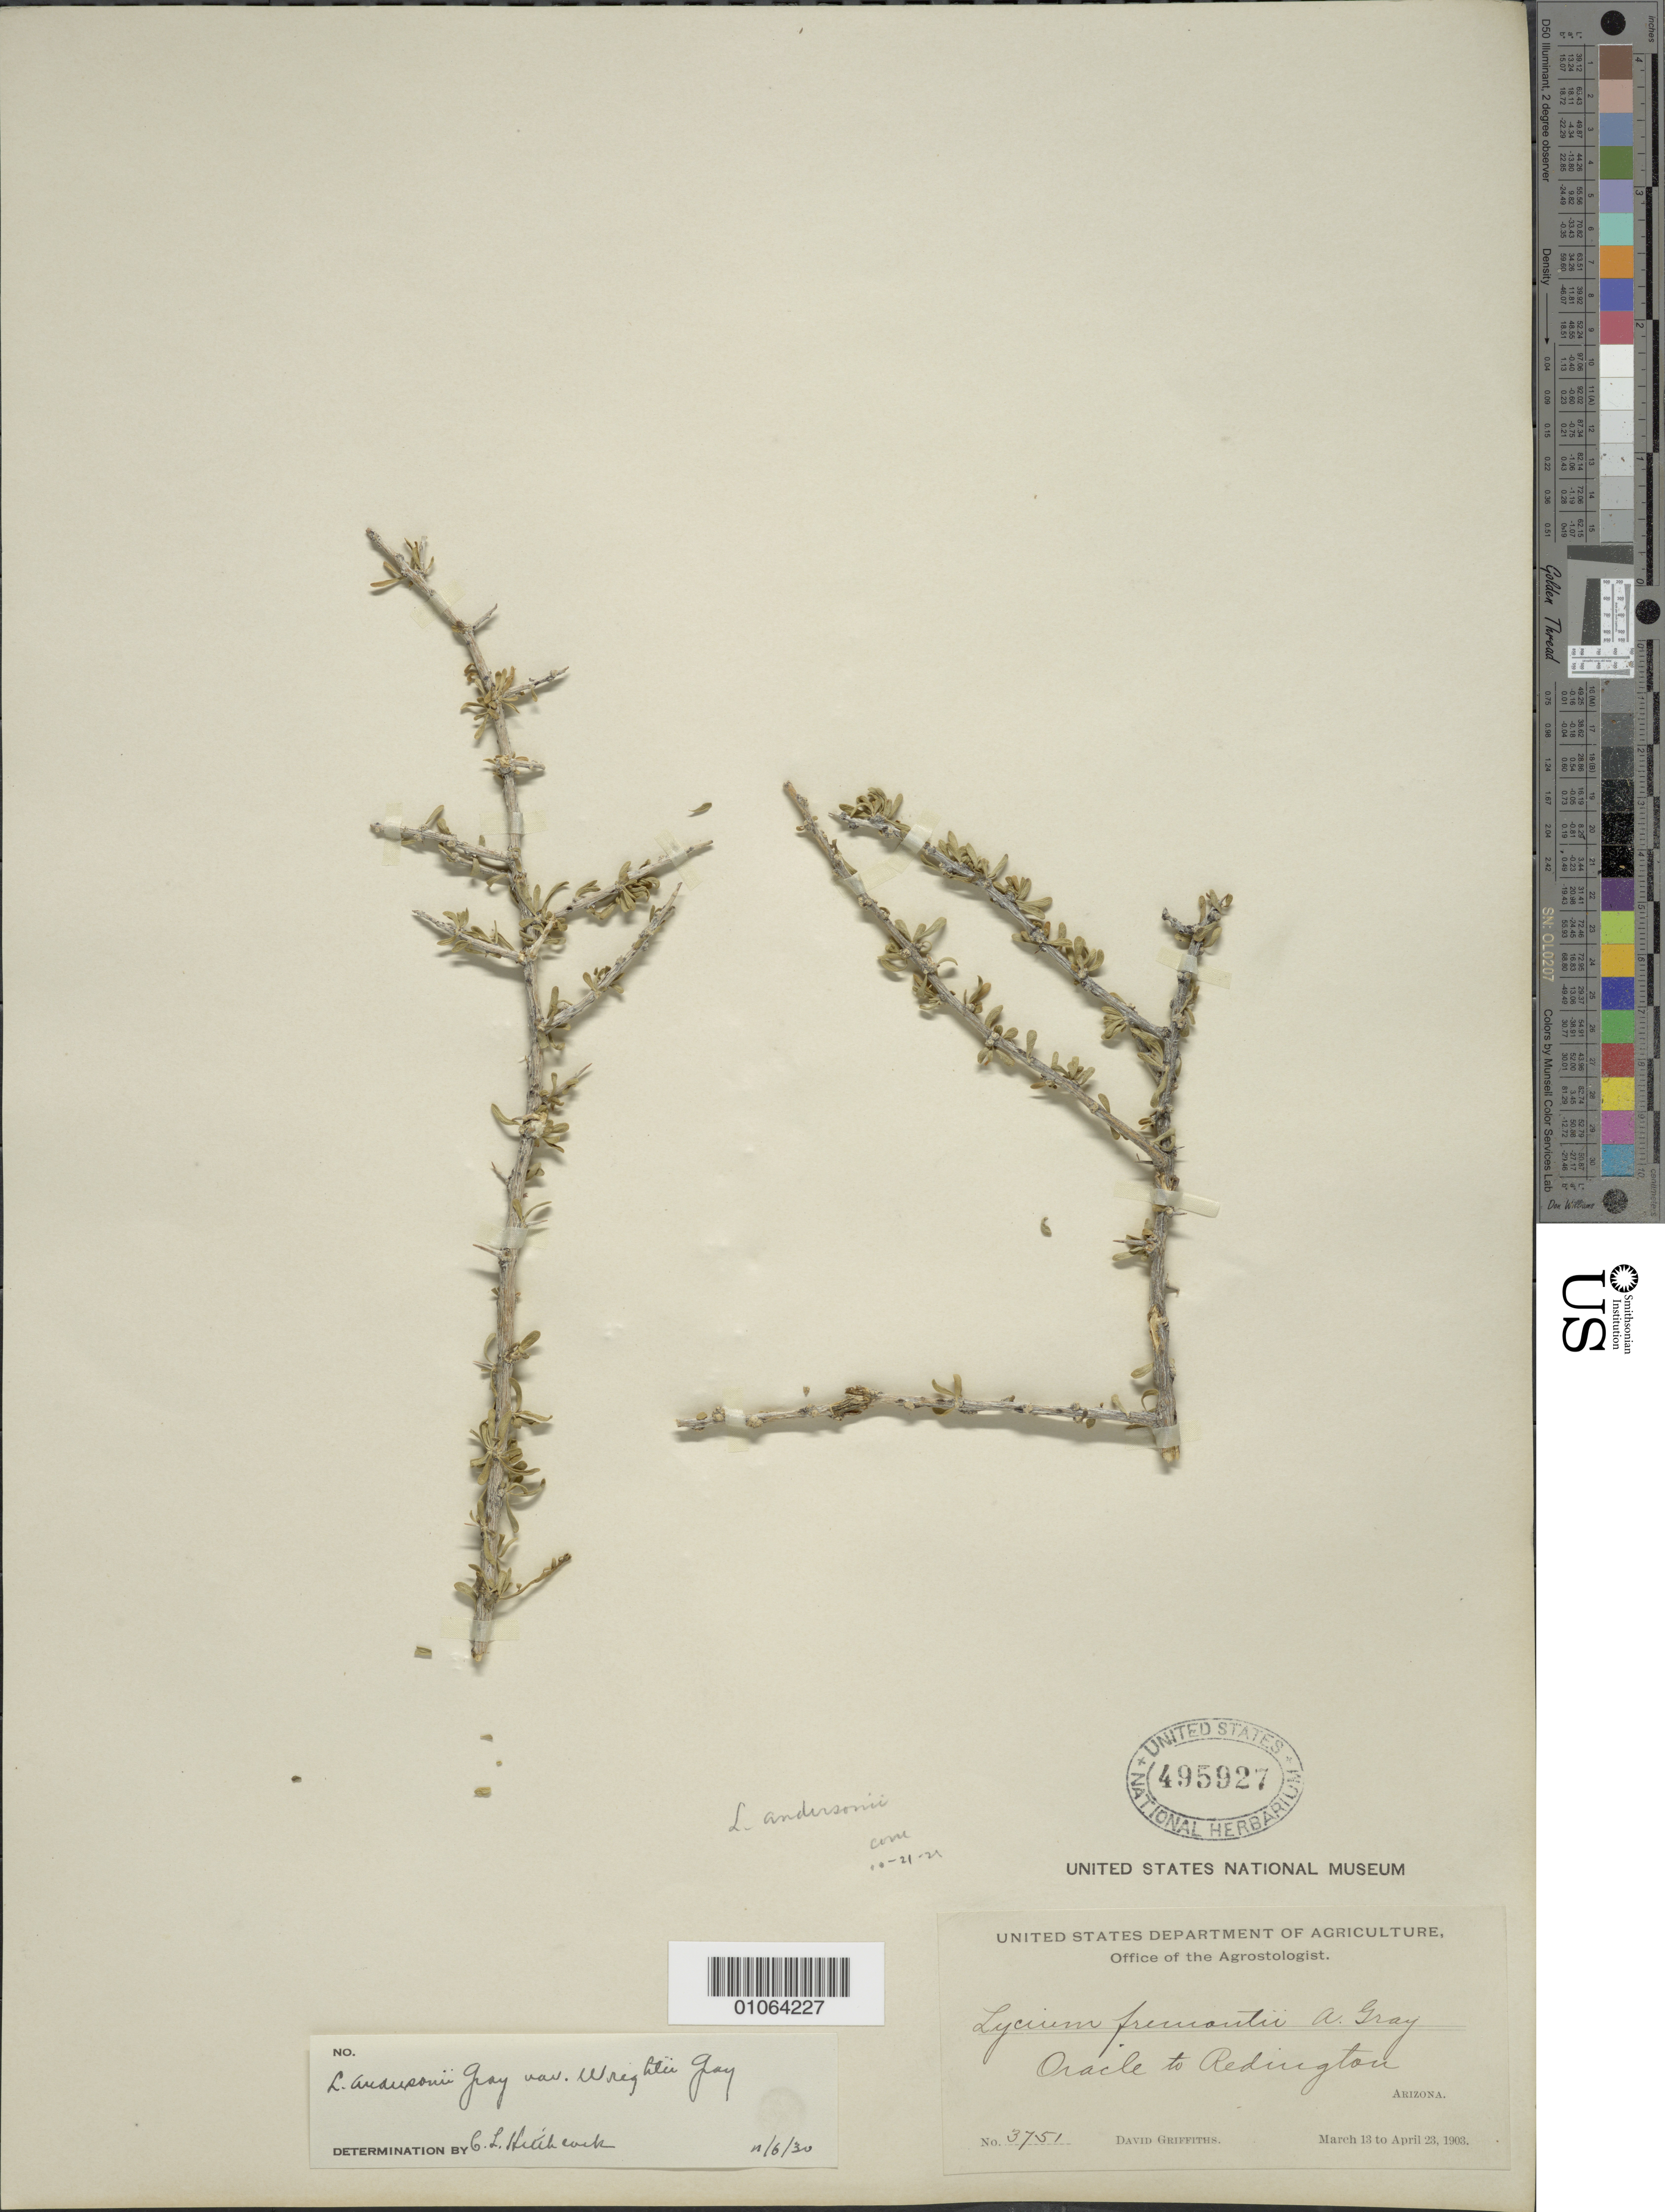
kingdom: Plantae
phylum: Tracheophyta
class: Magnoliopsida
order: Solanales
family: Solanaceae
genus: Lycium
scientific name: Lycium andersonii var. wrightii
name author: A. Gray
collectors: D. Griffiths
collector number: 3751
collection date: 1903-03-13/1903-04-23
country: United States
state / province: Arizona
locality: Oracle to Redington.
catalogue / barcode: US 495927